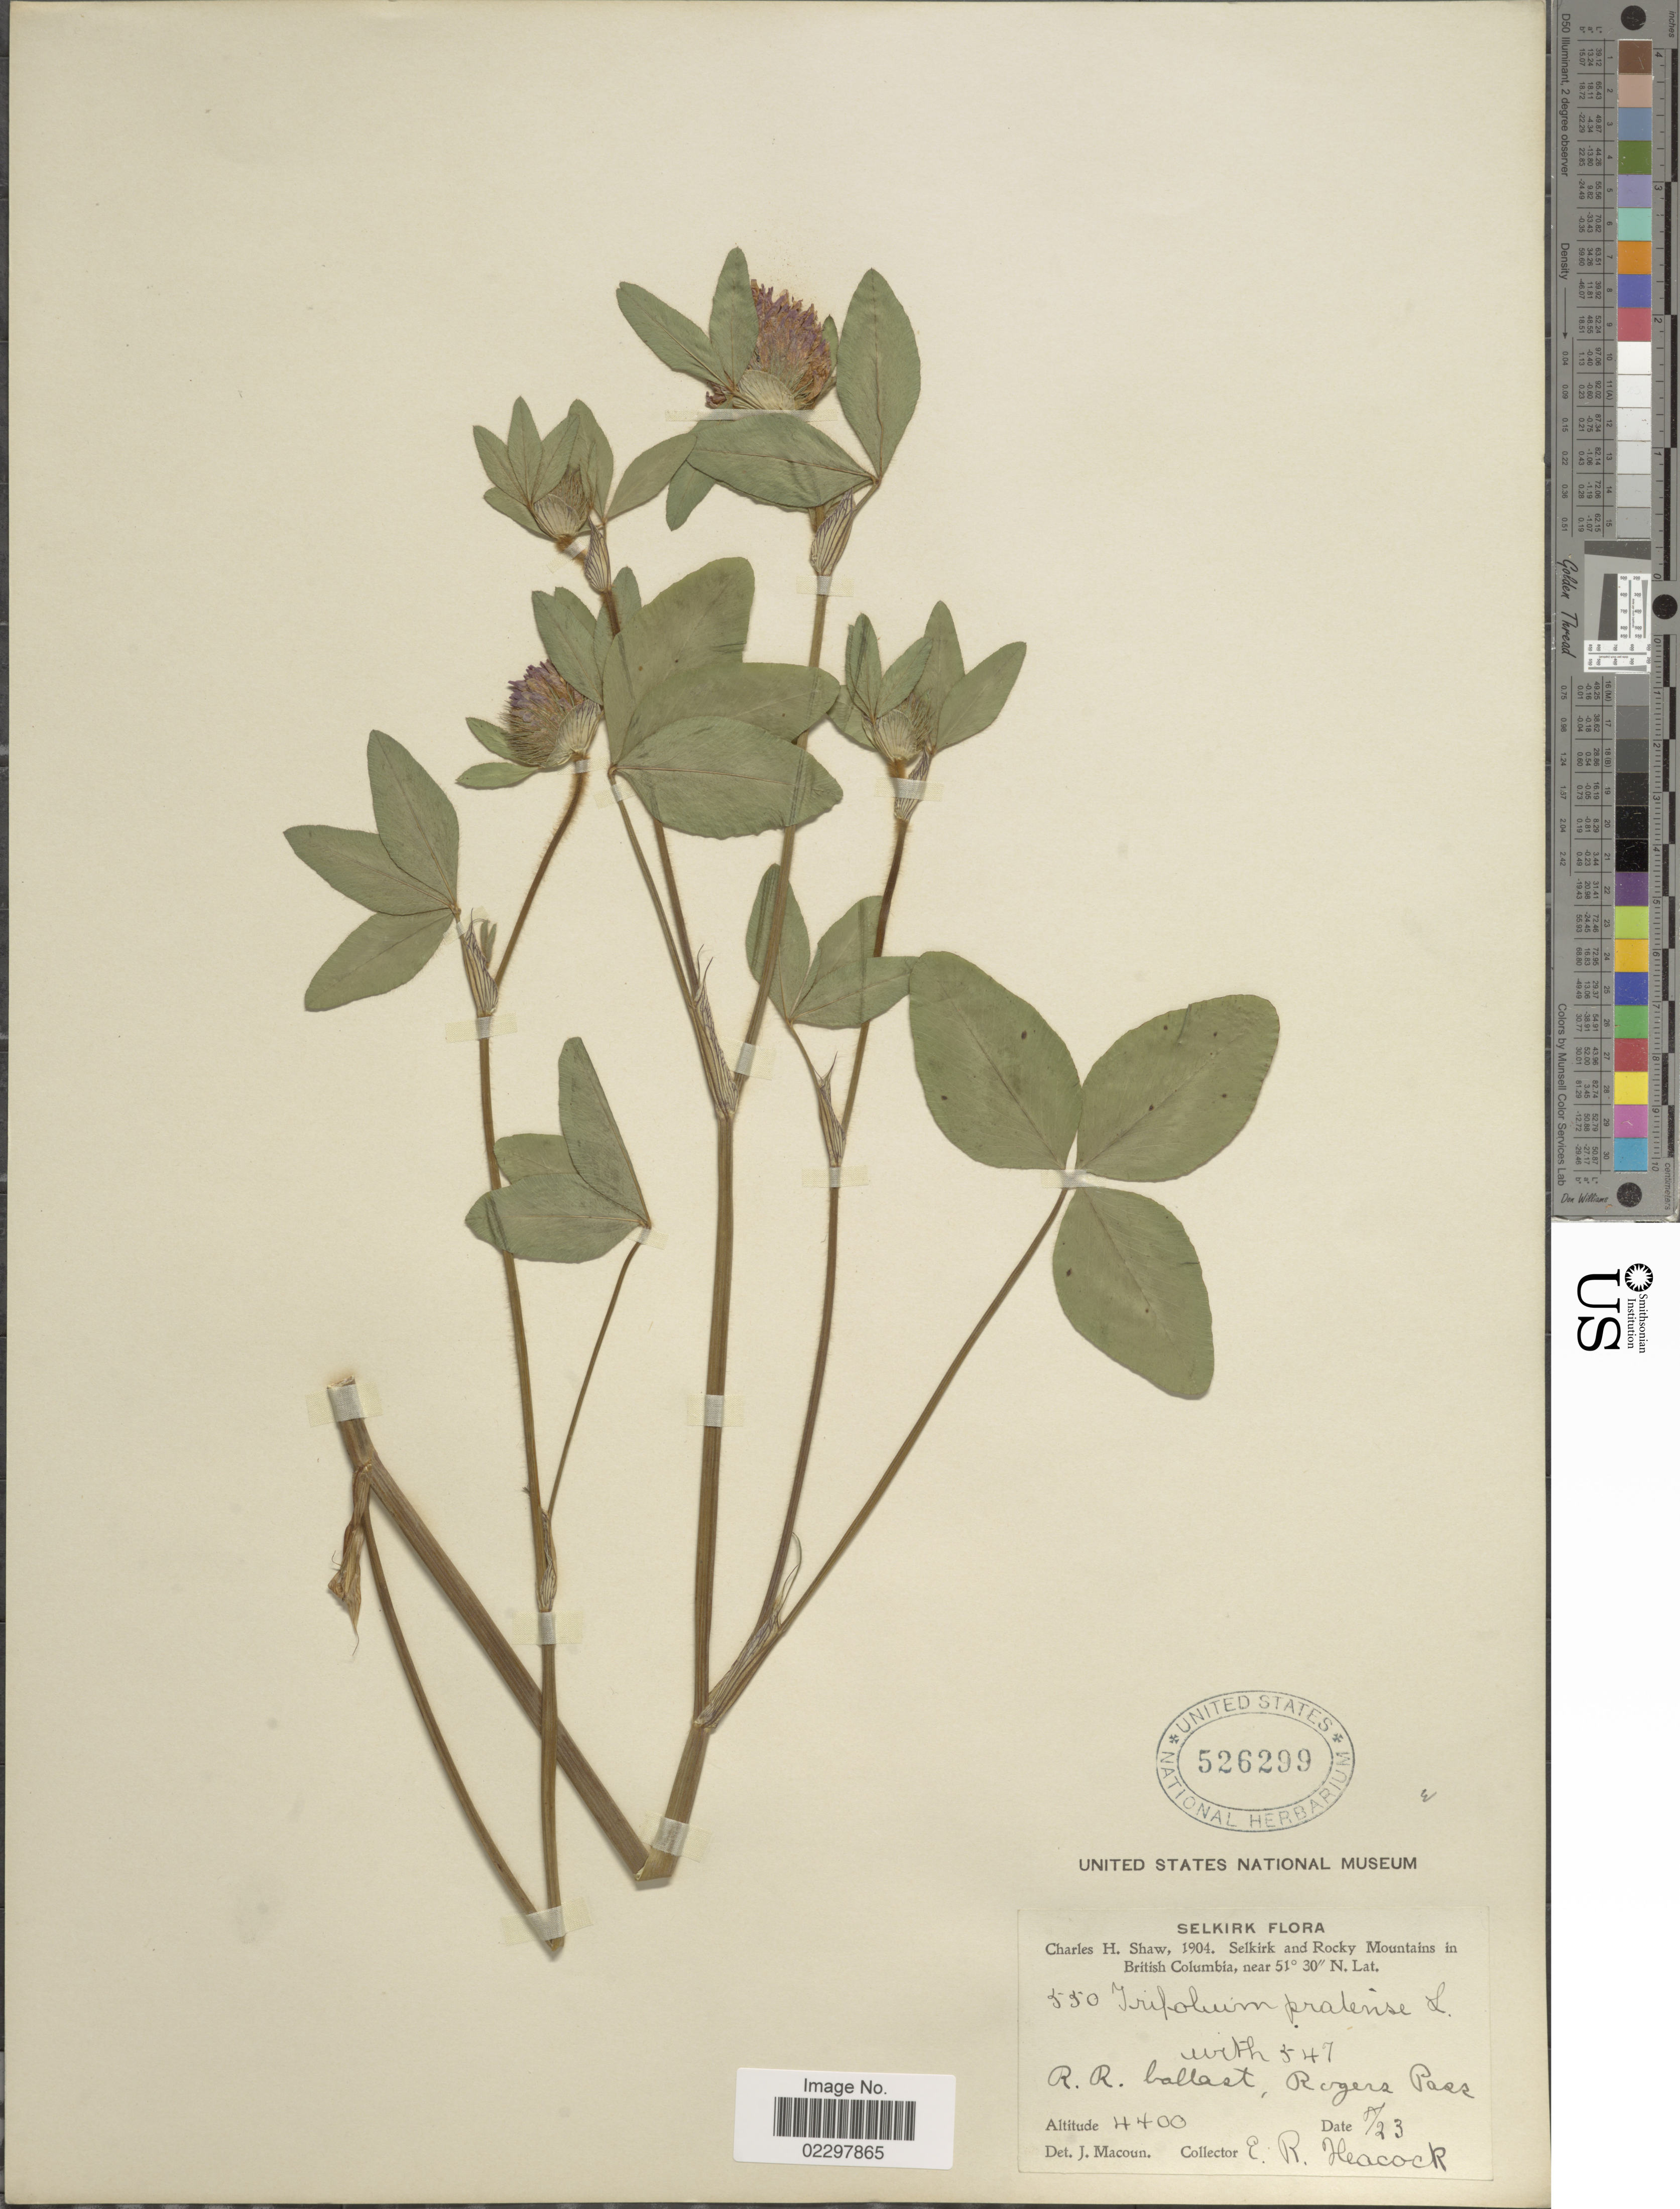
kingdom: Plantae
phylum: Tracheophyta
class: Magnoliopsida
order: Fabales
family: Fabaceae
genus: Trifolium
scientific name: Trifolium pratense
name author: L.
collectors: E. Heacock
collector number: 550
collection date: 1904-08-23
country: Canada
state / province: British Columbia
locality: Selkirk and Rocky Mountains in British Columbia, R.R. ballast, Rogers Pass.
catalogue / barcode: US 526299